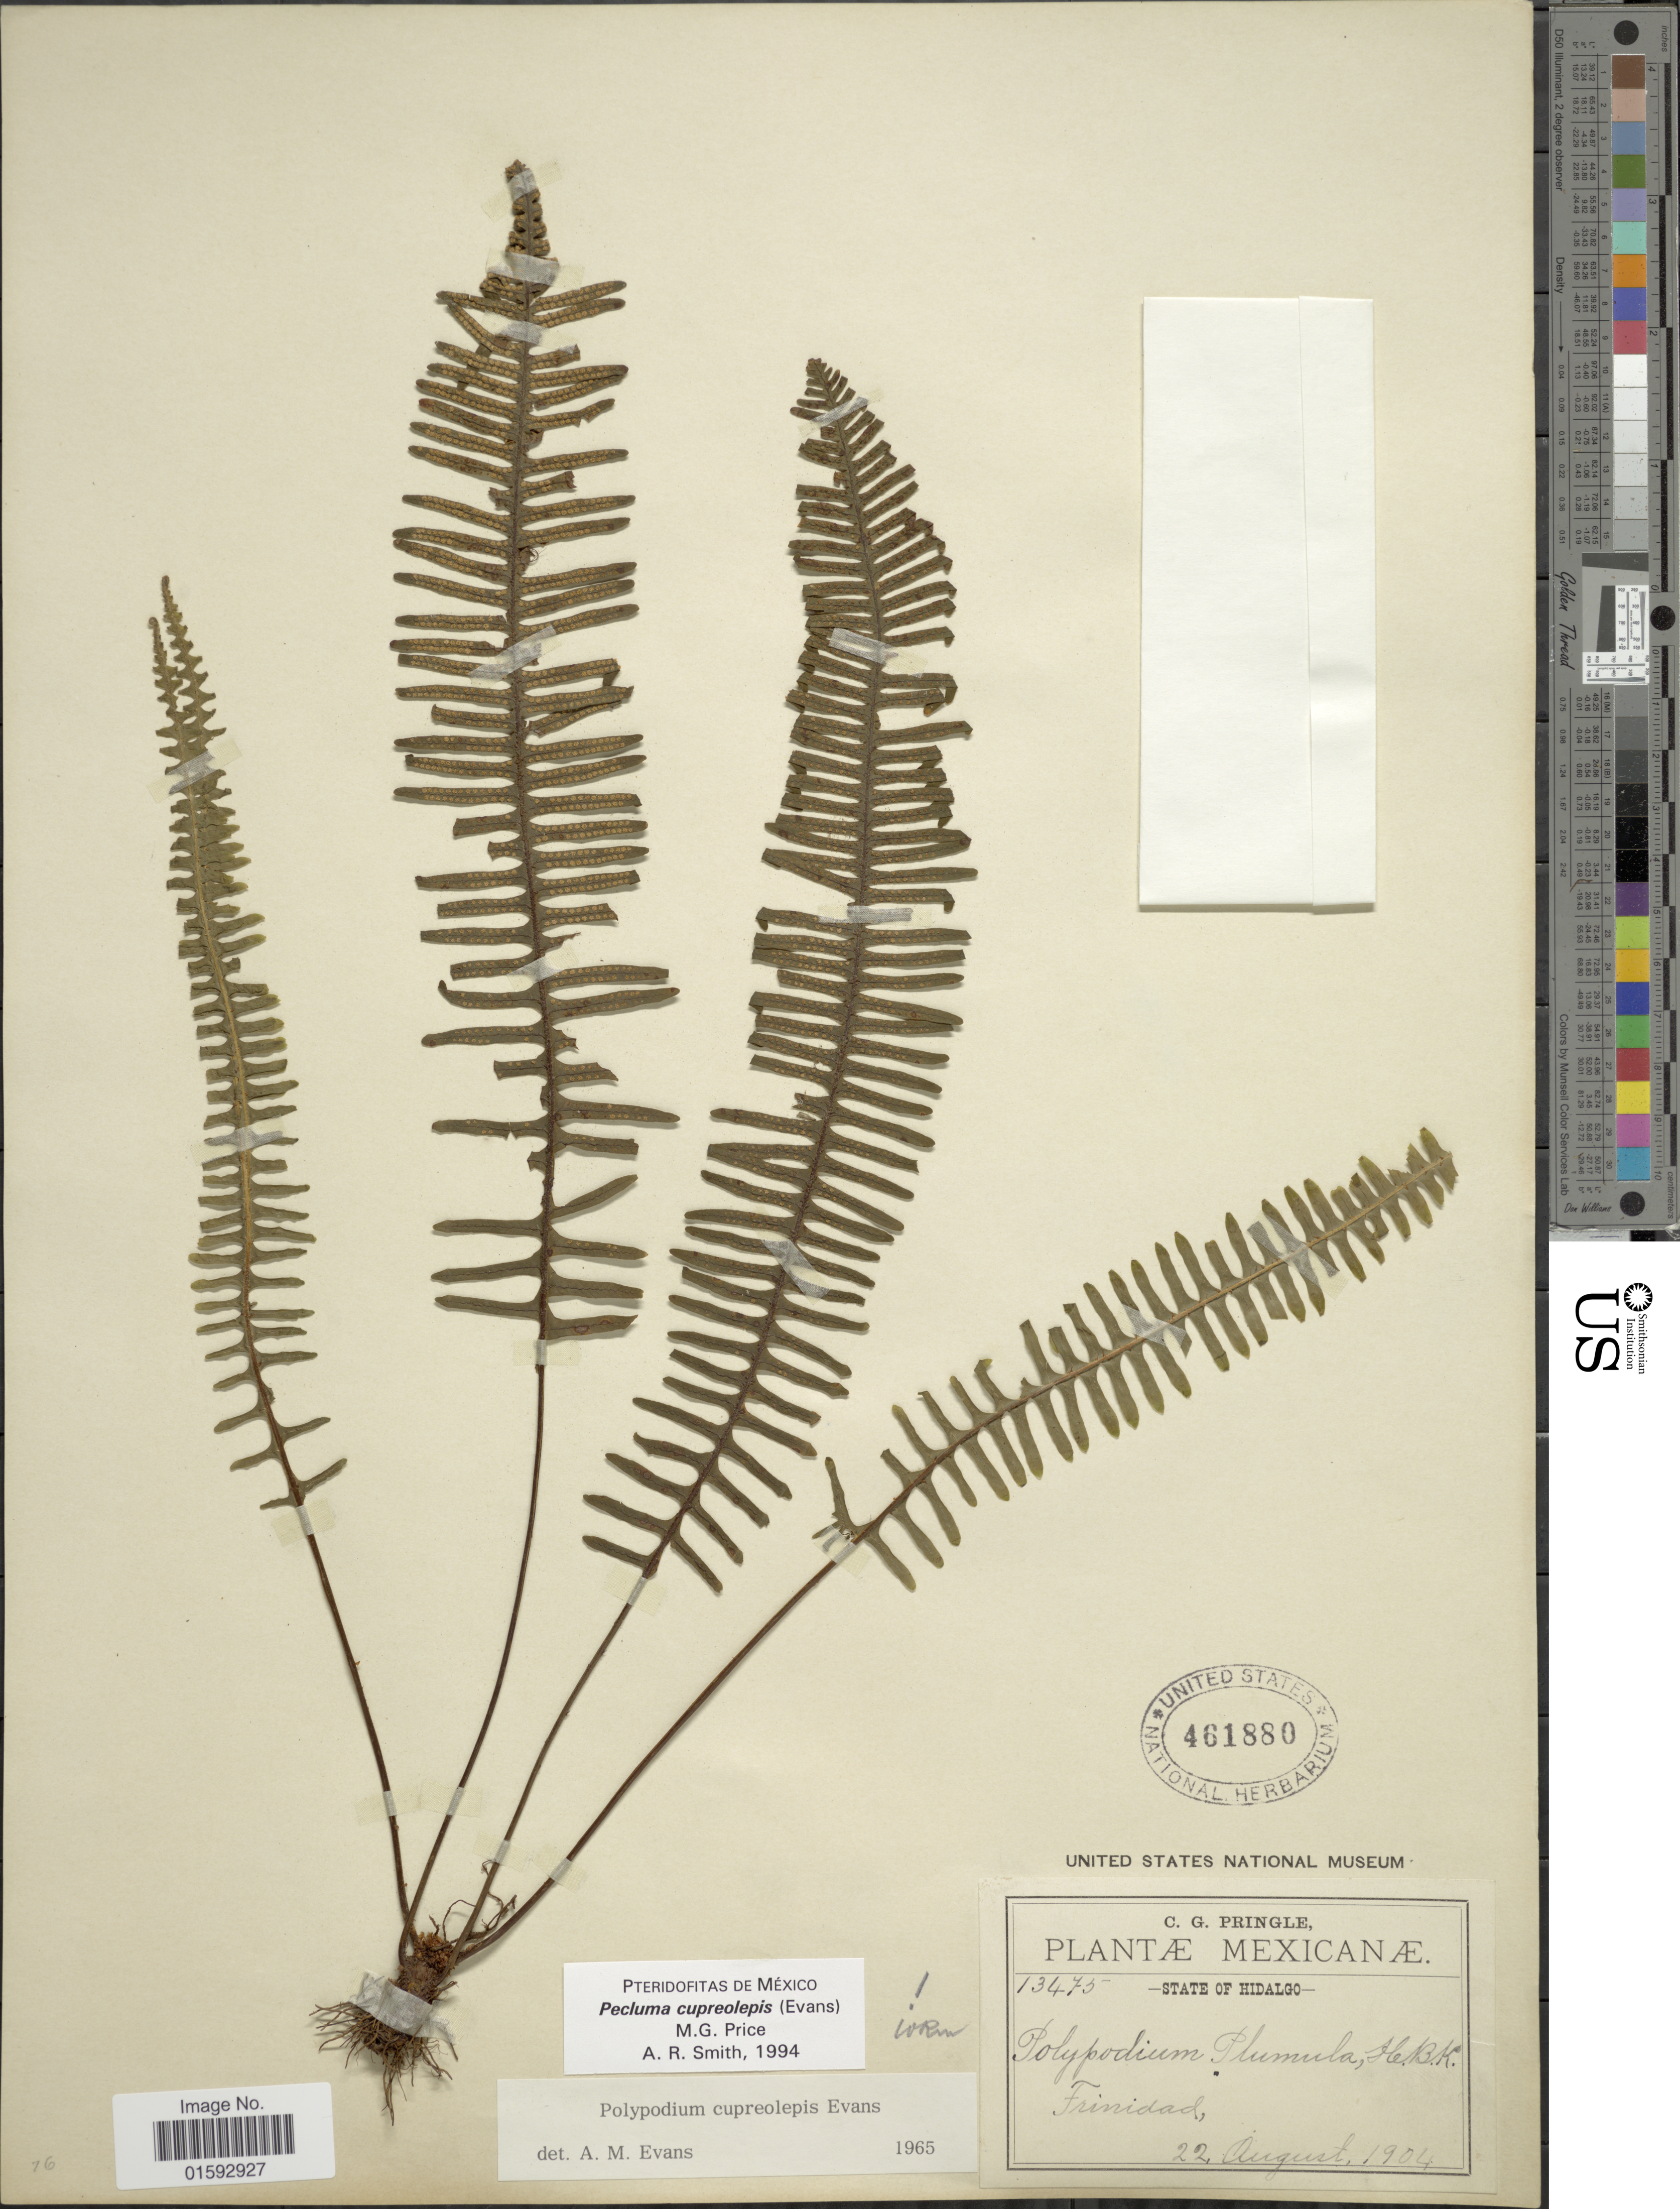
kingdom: Plantae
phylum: Tracheophyta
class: Polypodiopsida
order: Polypodiales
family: Polypodiaceae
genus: Pecluma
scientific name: Pecluma cupreolepis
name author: (A.M. Evans) M.G. Price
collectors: C. G. Pringle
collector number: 13475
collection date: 1904-08-22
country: Mexico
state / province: Hidalgo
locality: Frinidad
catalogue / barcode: US 461880